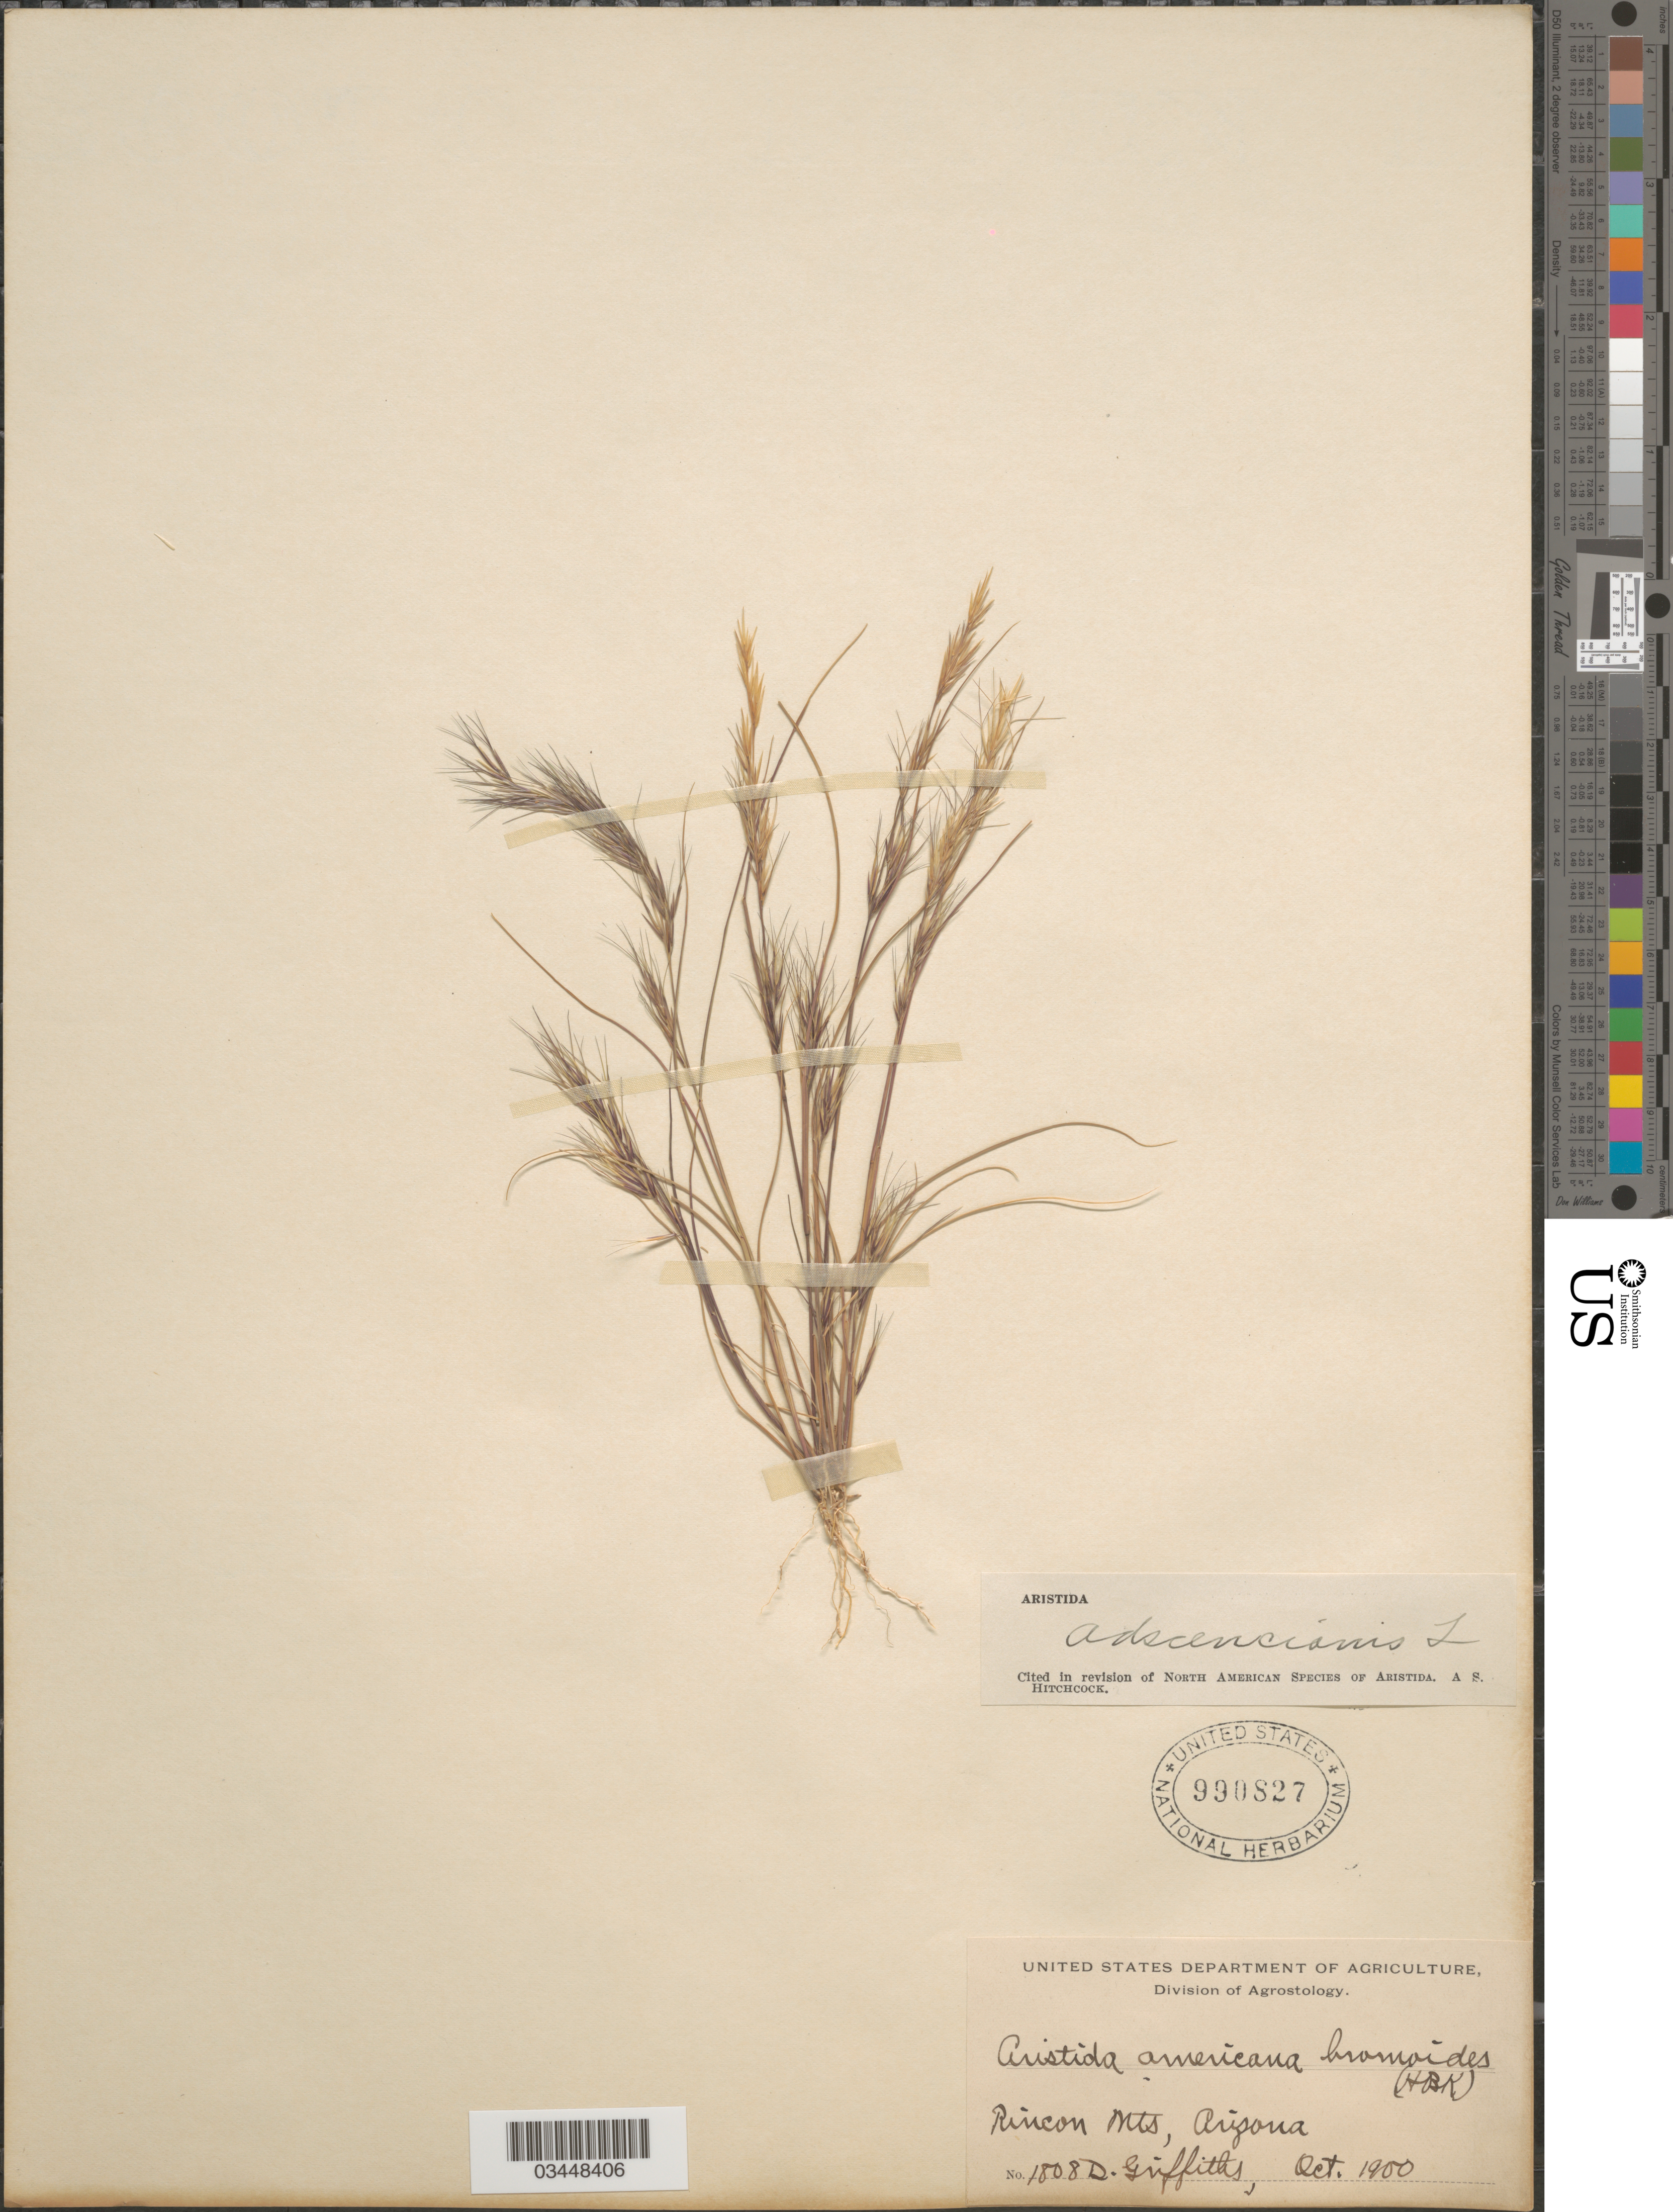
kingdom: Plantae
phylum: Tracheophyta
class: Liliopsida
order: Poales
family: Poaceae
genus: Aristida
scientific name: Aristida adscensionis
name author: L.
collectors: D. Griffiths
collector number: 1808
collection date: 1900-10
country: United States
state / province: Arizona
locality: Rincon Mts.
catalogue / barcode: US 990827